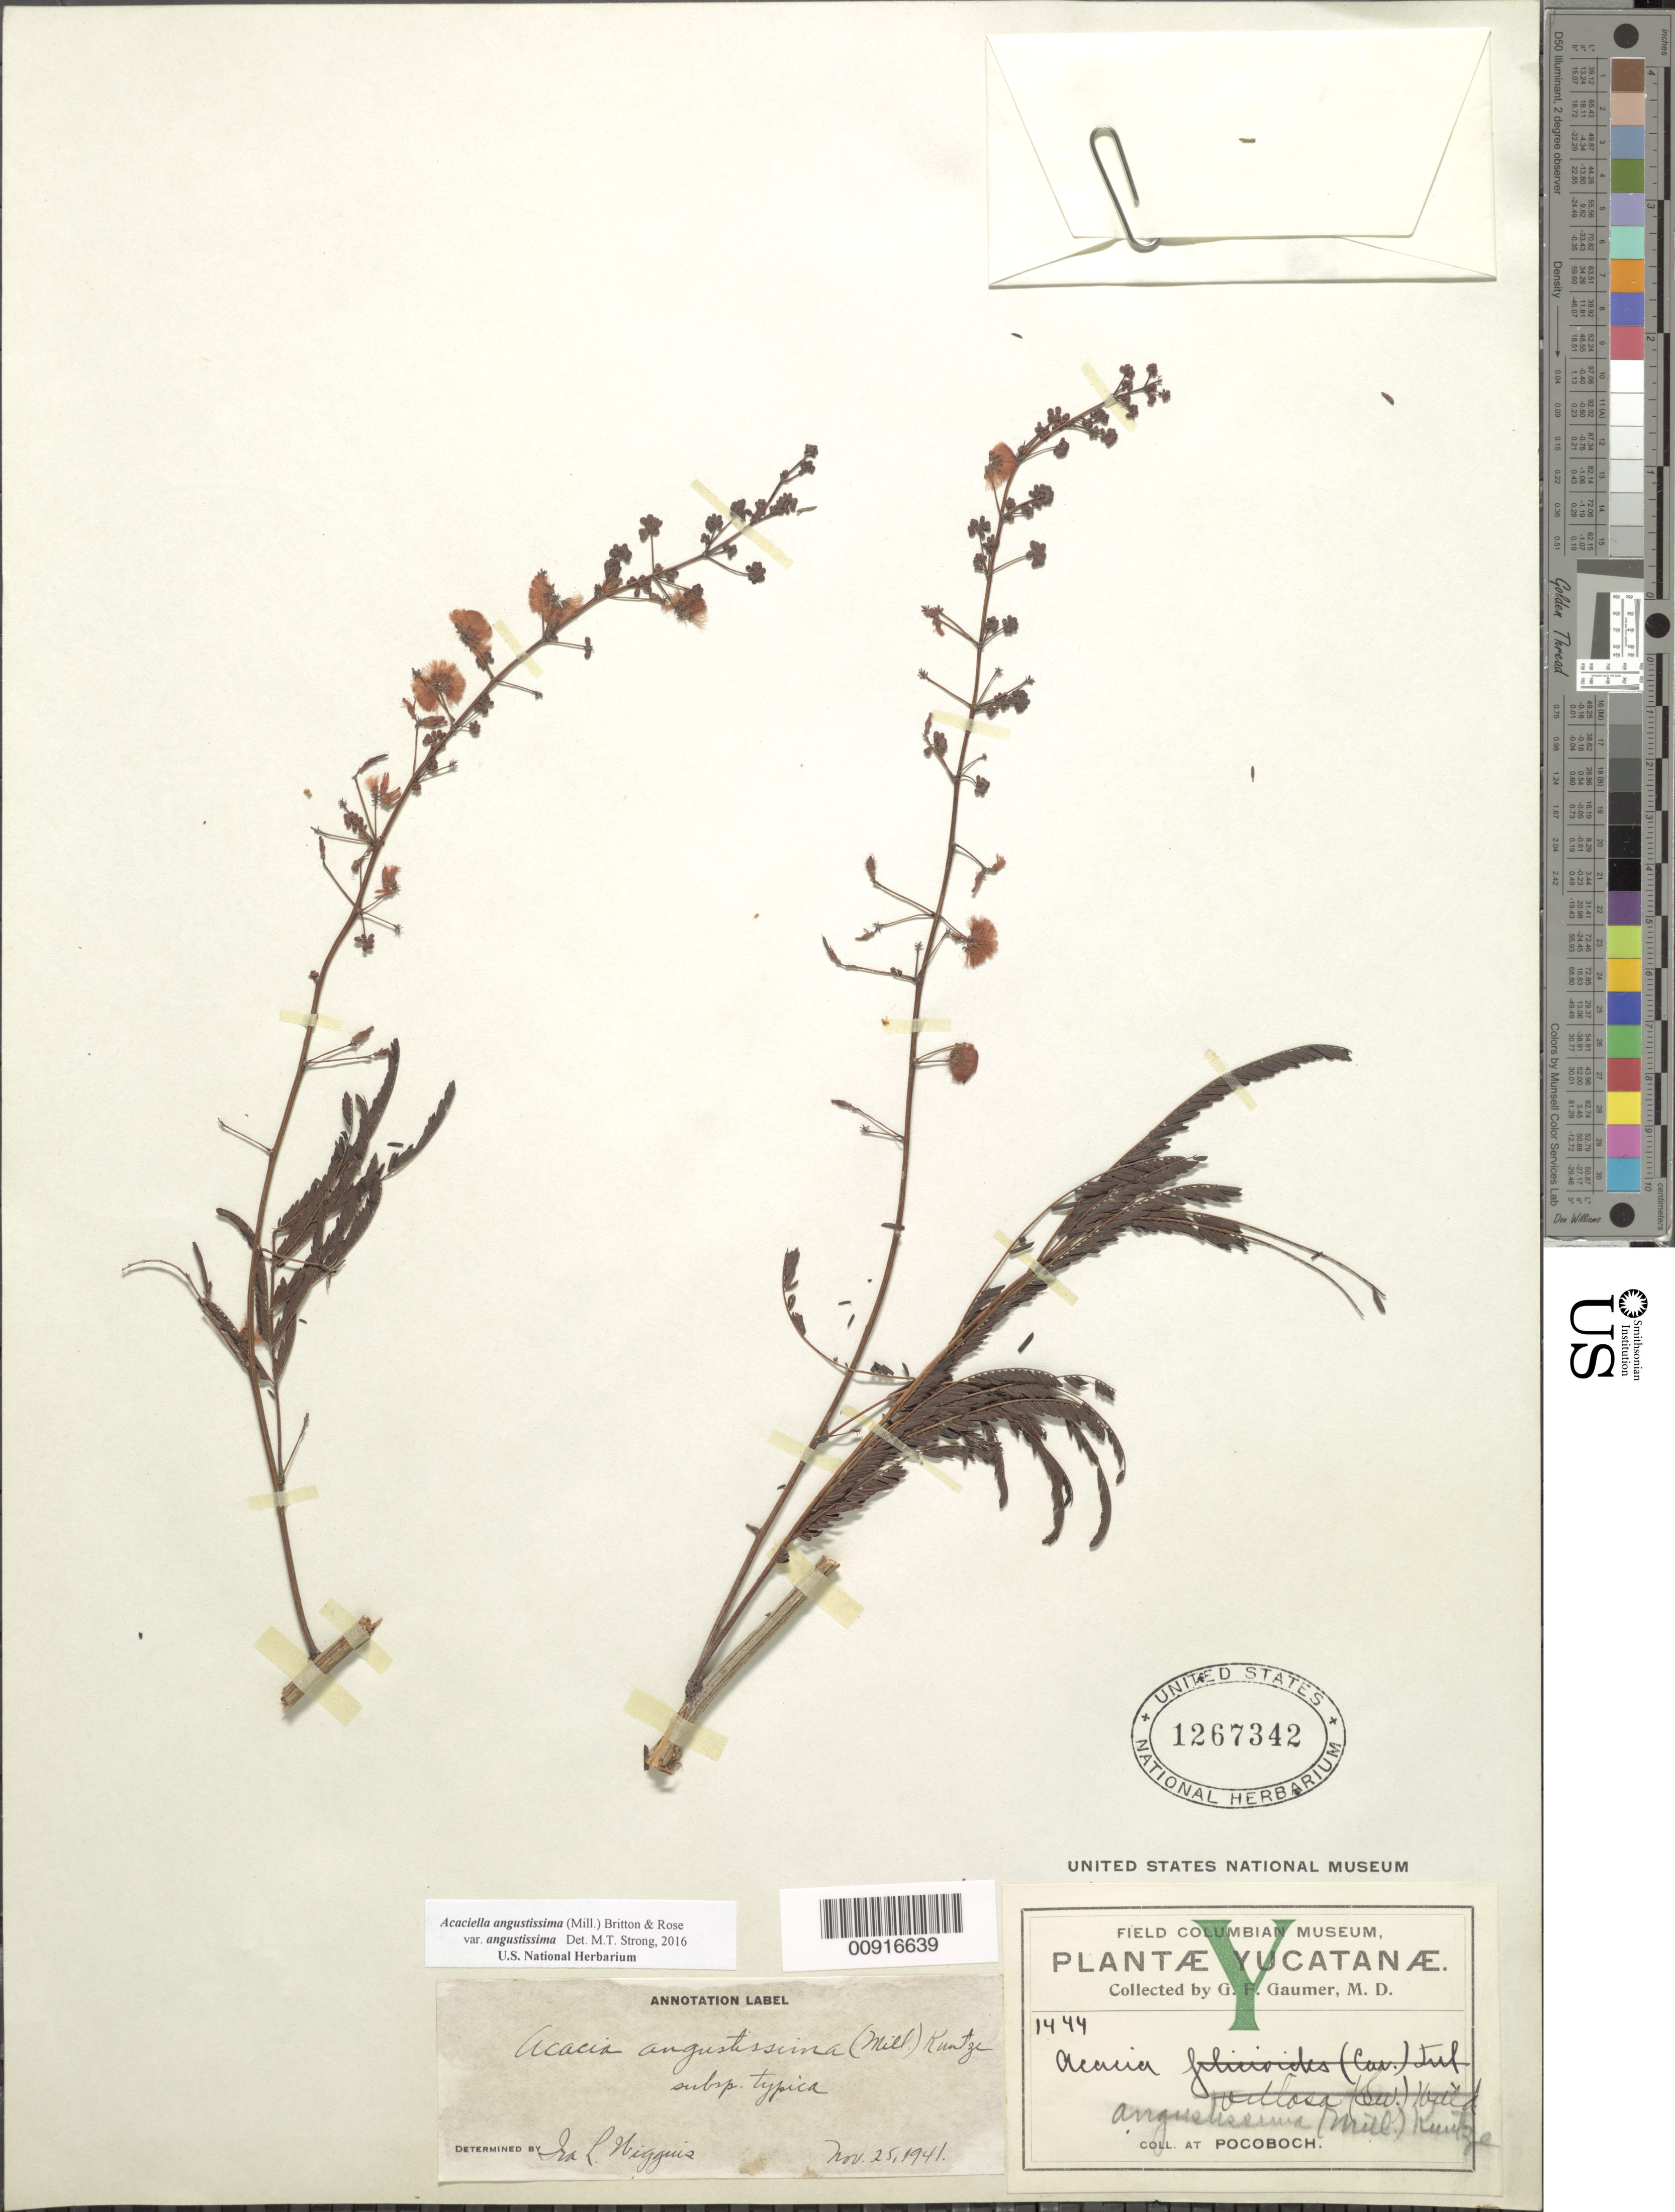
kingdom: Plantae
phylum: Tracheophyta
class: Magnoliopsida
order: Fabales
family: Fabaceae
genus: Acaciella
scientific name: Acaciella angustissima var. angustissima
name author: (Mill.) Britton & Rose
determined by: Strong, M. T., (US), Smithsonian Institution - National Museum of Natural History (UNITED STATES)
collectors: G. F. Gaumer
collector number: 1444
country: Mexico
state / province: Yucatán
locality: Pocoboch.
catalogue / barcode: US 1267342